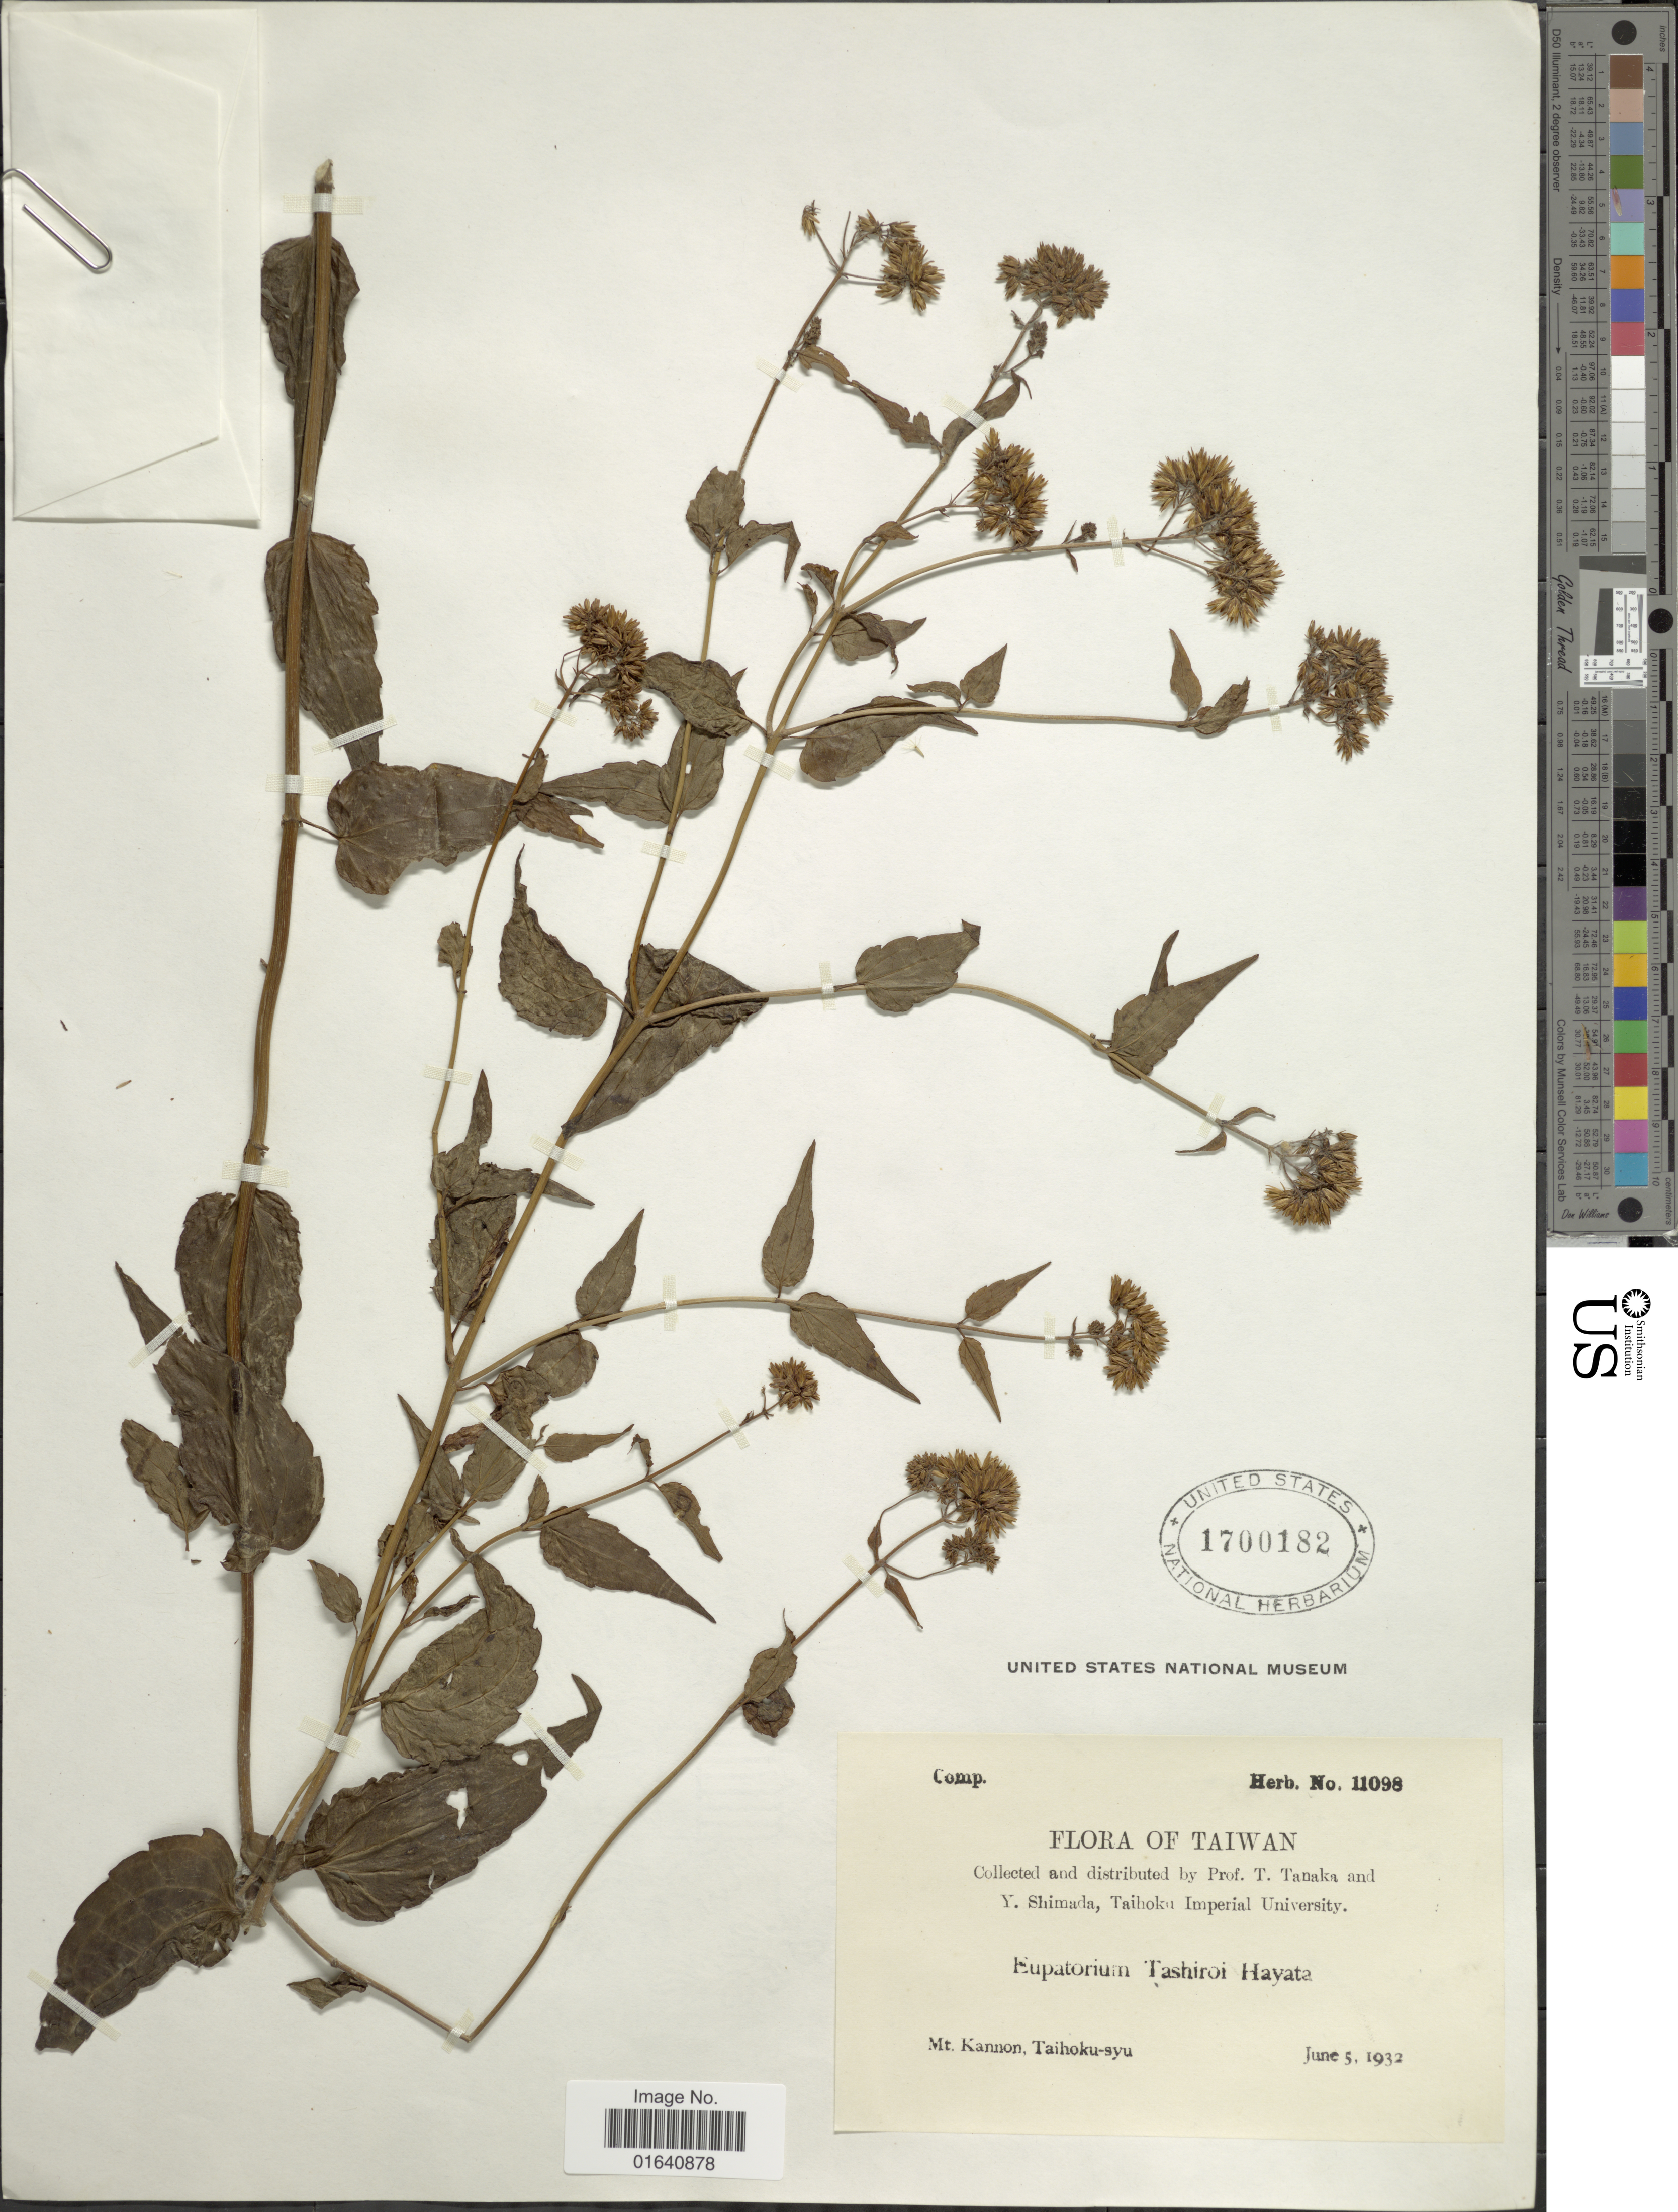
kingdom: Plantae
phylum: Tracheophyta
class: Magnoliopsida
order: Asterales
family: Asteraceae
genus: Eupatorium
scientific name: Eupatorium tashiroi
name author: Hayata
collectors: T. Tanaka & Y. Shimada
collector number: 11098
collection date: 1932-06-05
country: Taiwan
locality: Mt. Kannon, Taihoku-syu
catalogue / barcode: US 1700182